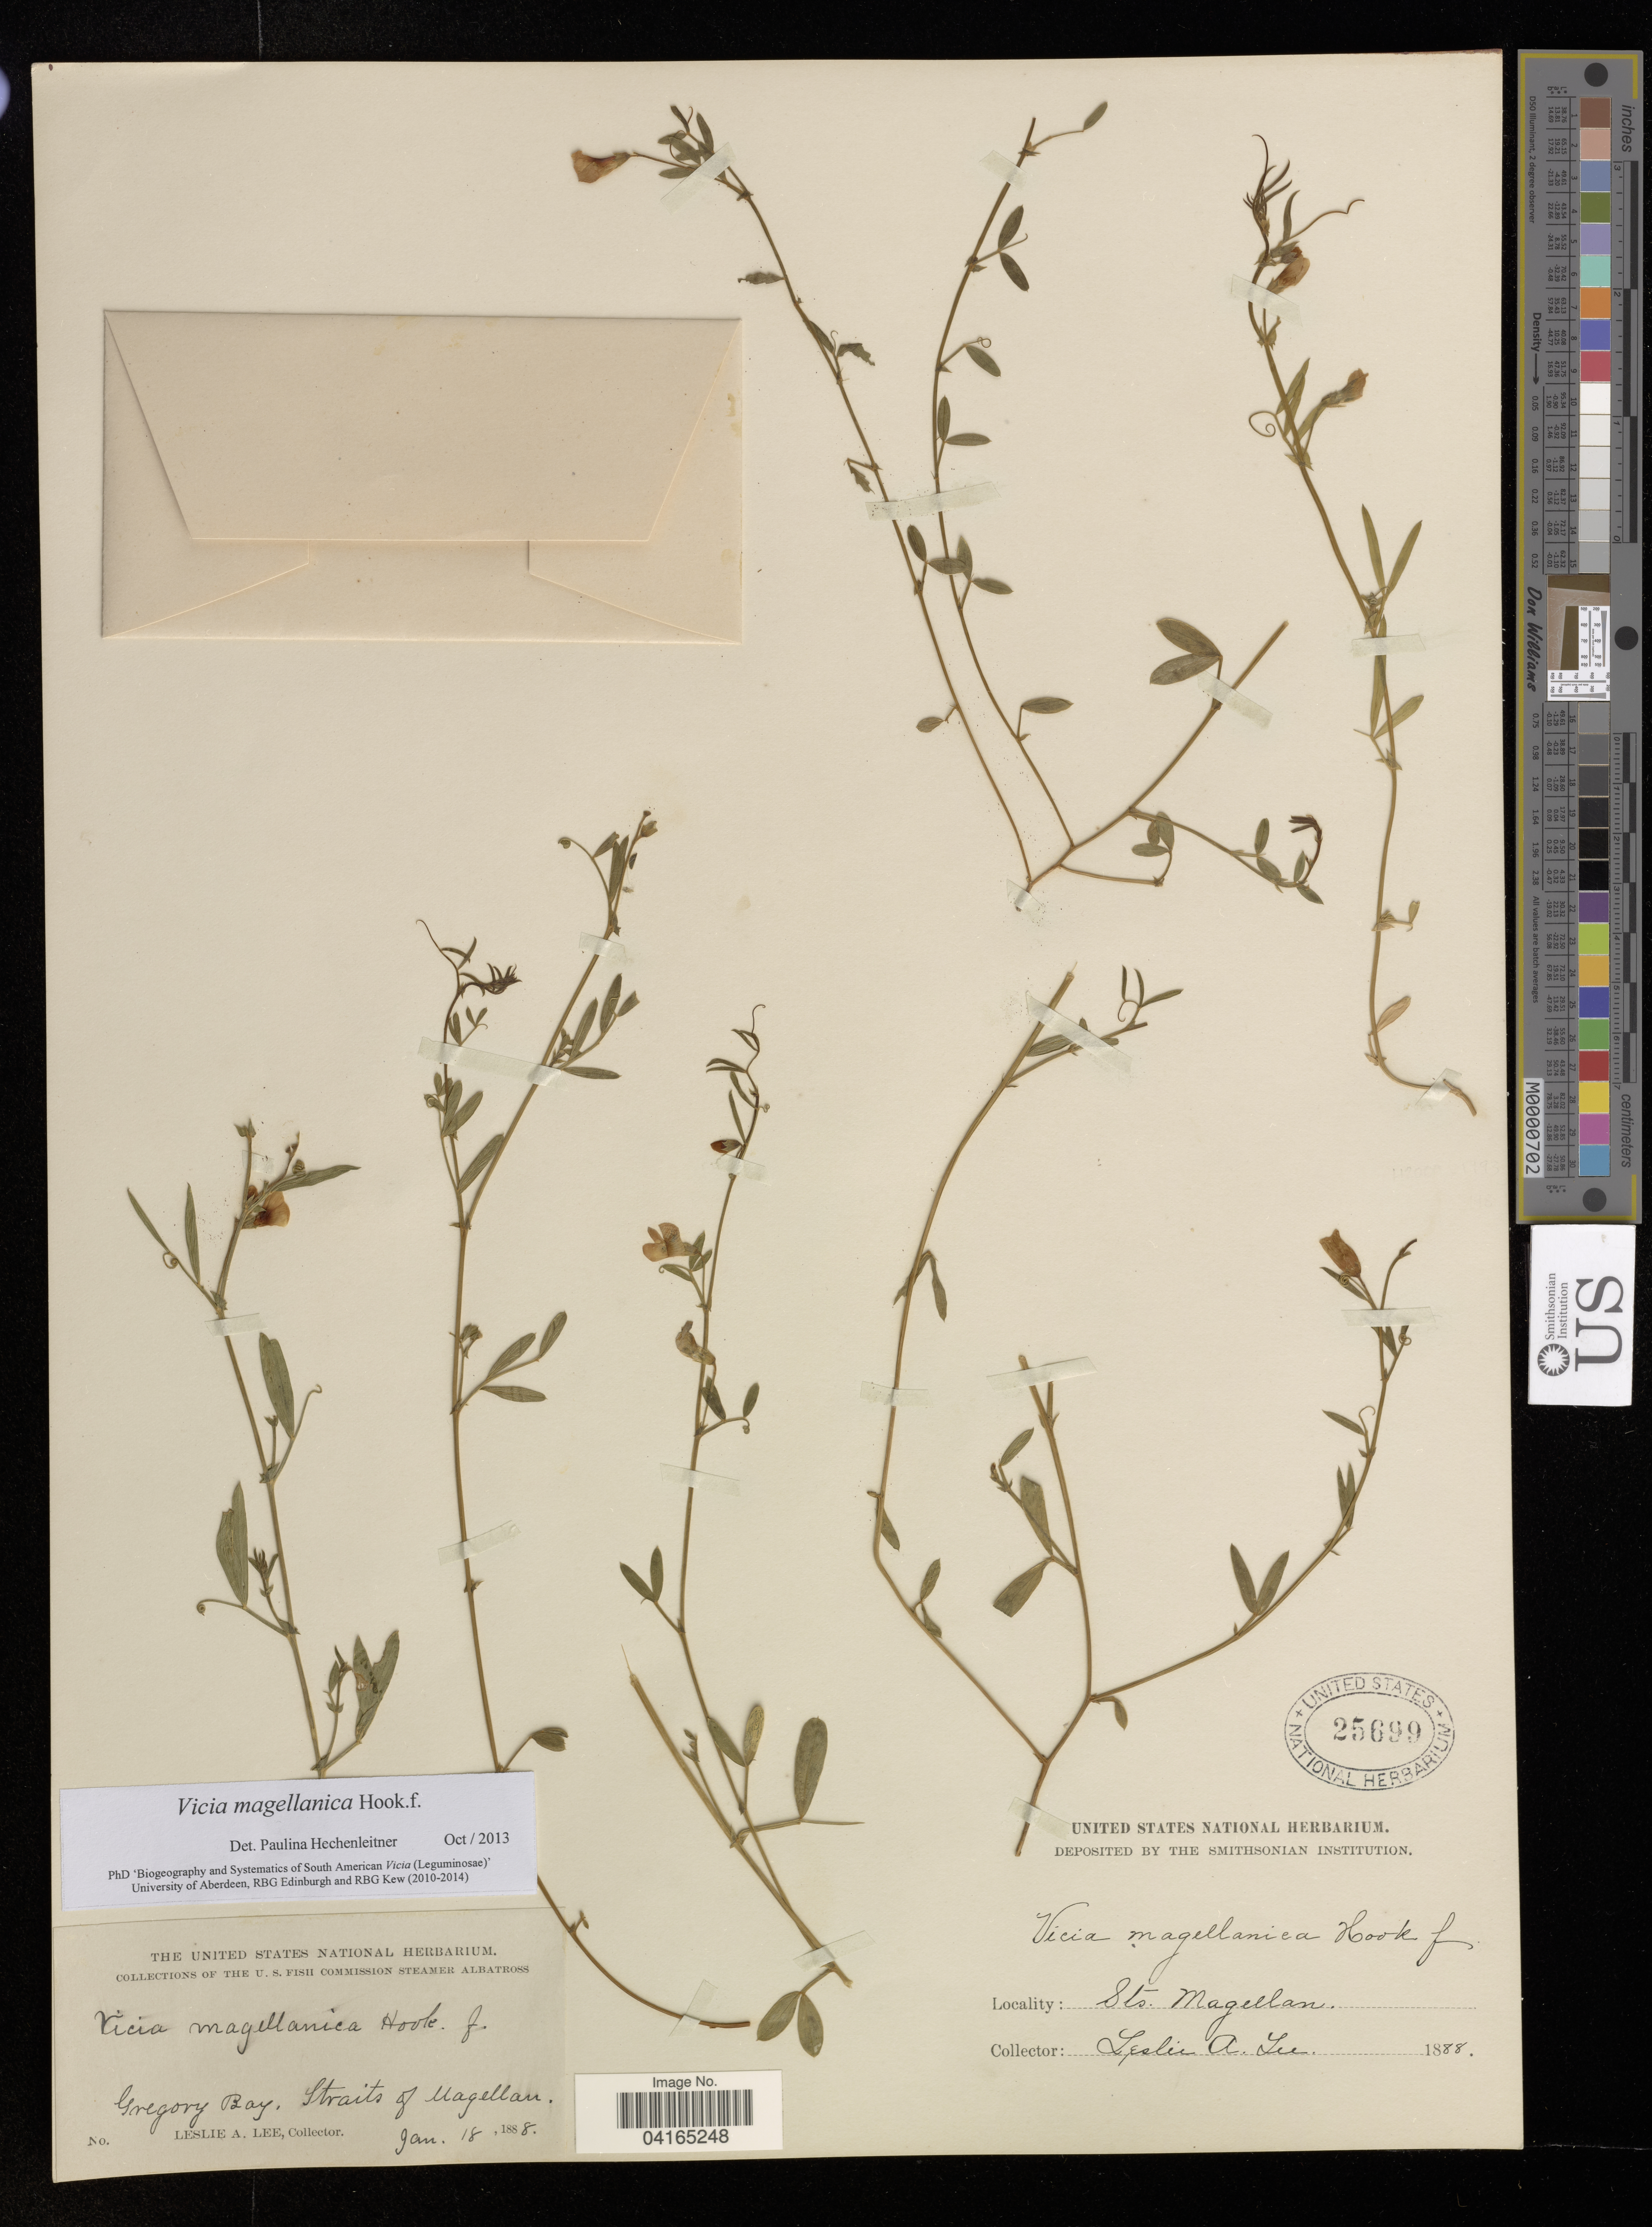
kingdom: Plantae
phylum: Tracheophyta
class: Magnoliopsida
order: Fabales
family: Fabaceae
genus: Vicia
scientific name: Vicia magellanica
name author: Hook. f.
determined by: Hechenleitner, Paulina, RBG Edinburgh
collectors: L. Lee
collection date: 1888-01-18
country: Chile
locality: Gregory Bay. Straits of Magellan.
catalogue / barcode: US 25699